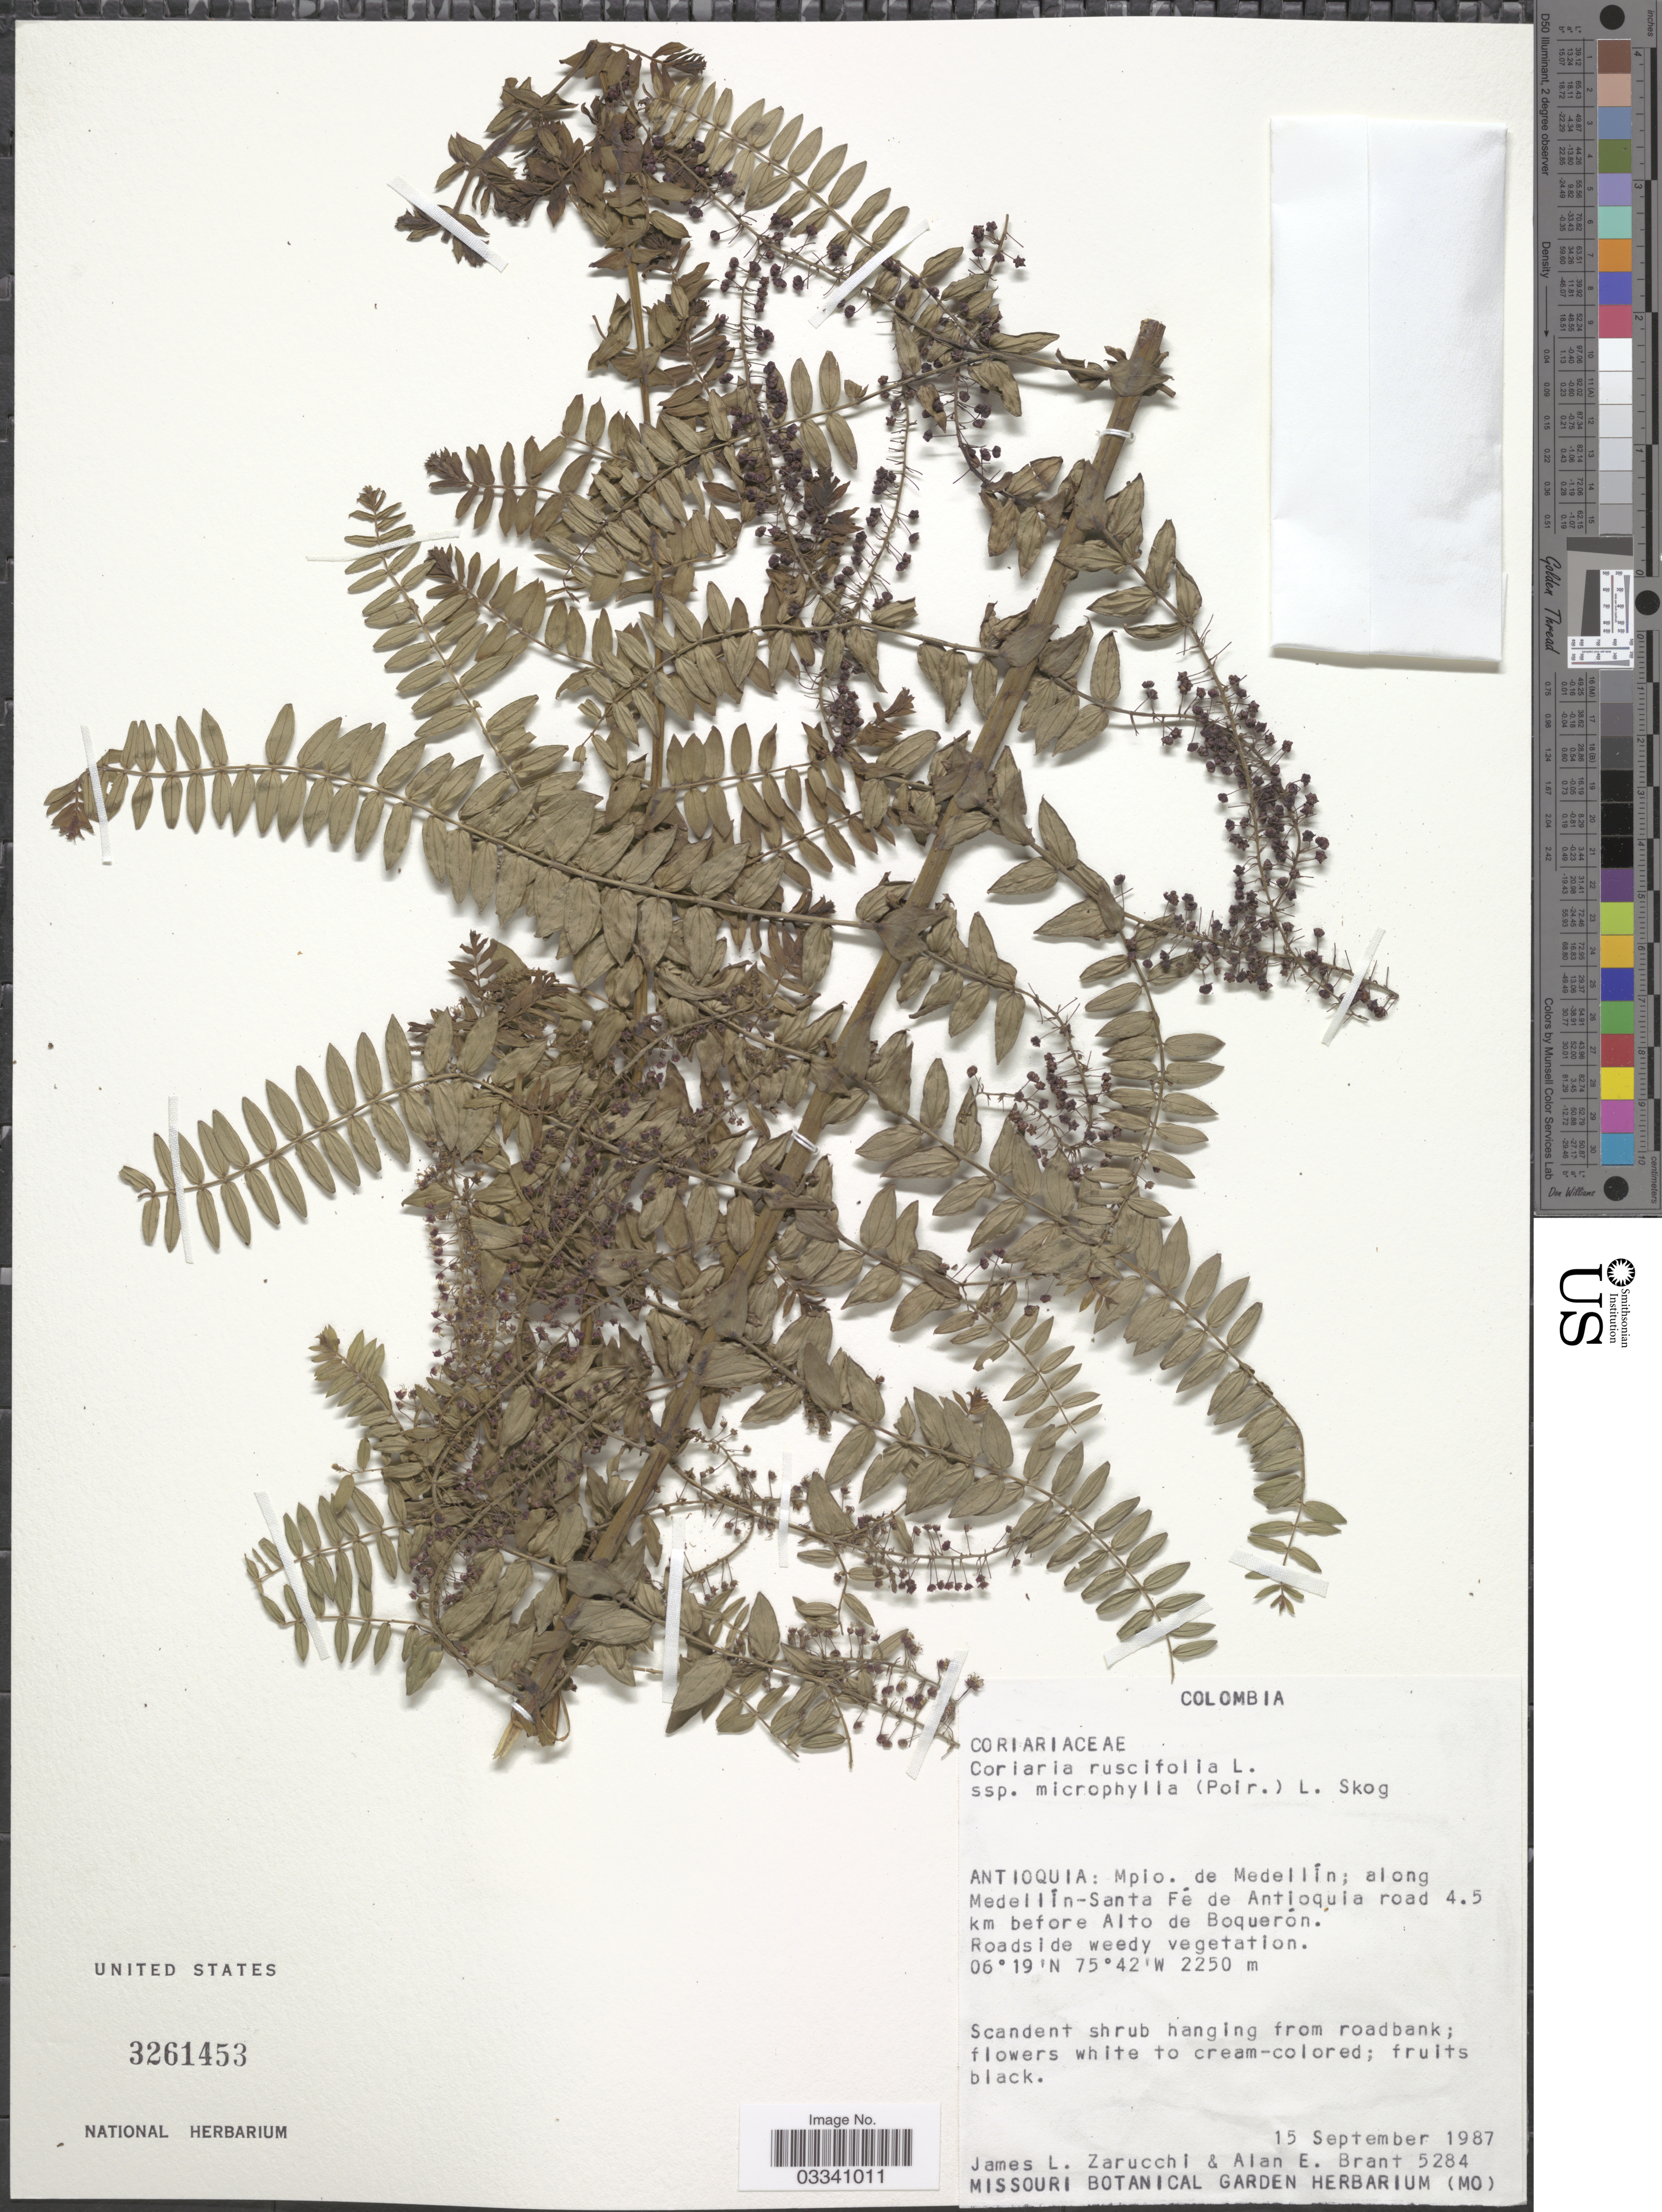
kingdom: Plantae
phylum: Tracheophyta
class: Magnoliopsida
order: Cucurbitales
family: Coriariaceae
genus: Coriaria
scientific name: Coriaria ruscifolia subsp. microphylla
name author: (Poir.) L.E. Skog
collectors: J. L. Zarucchi & A. Brant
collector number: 5284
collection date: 1987-09-15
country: Colombia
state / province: Antioquia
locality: Mpio. de Medellín; along Medellín-Santa Fé de Antioquia road 4.5 km before Alto de Boquerón.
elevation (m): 2250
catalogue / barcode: US 3261453